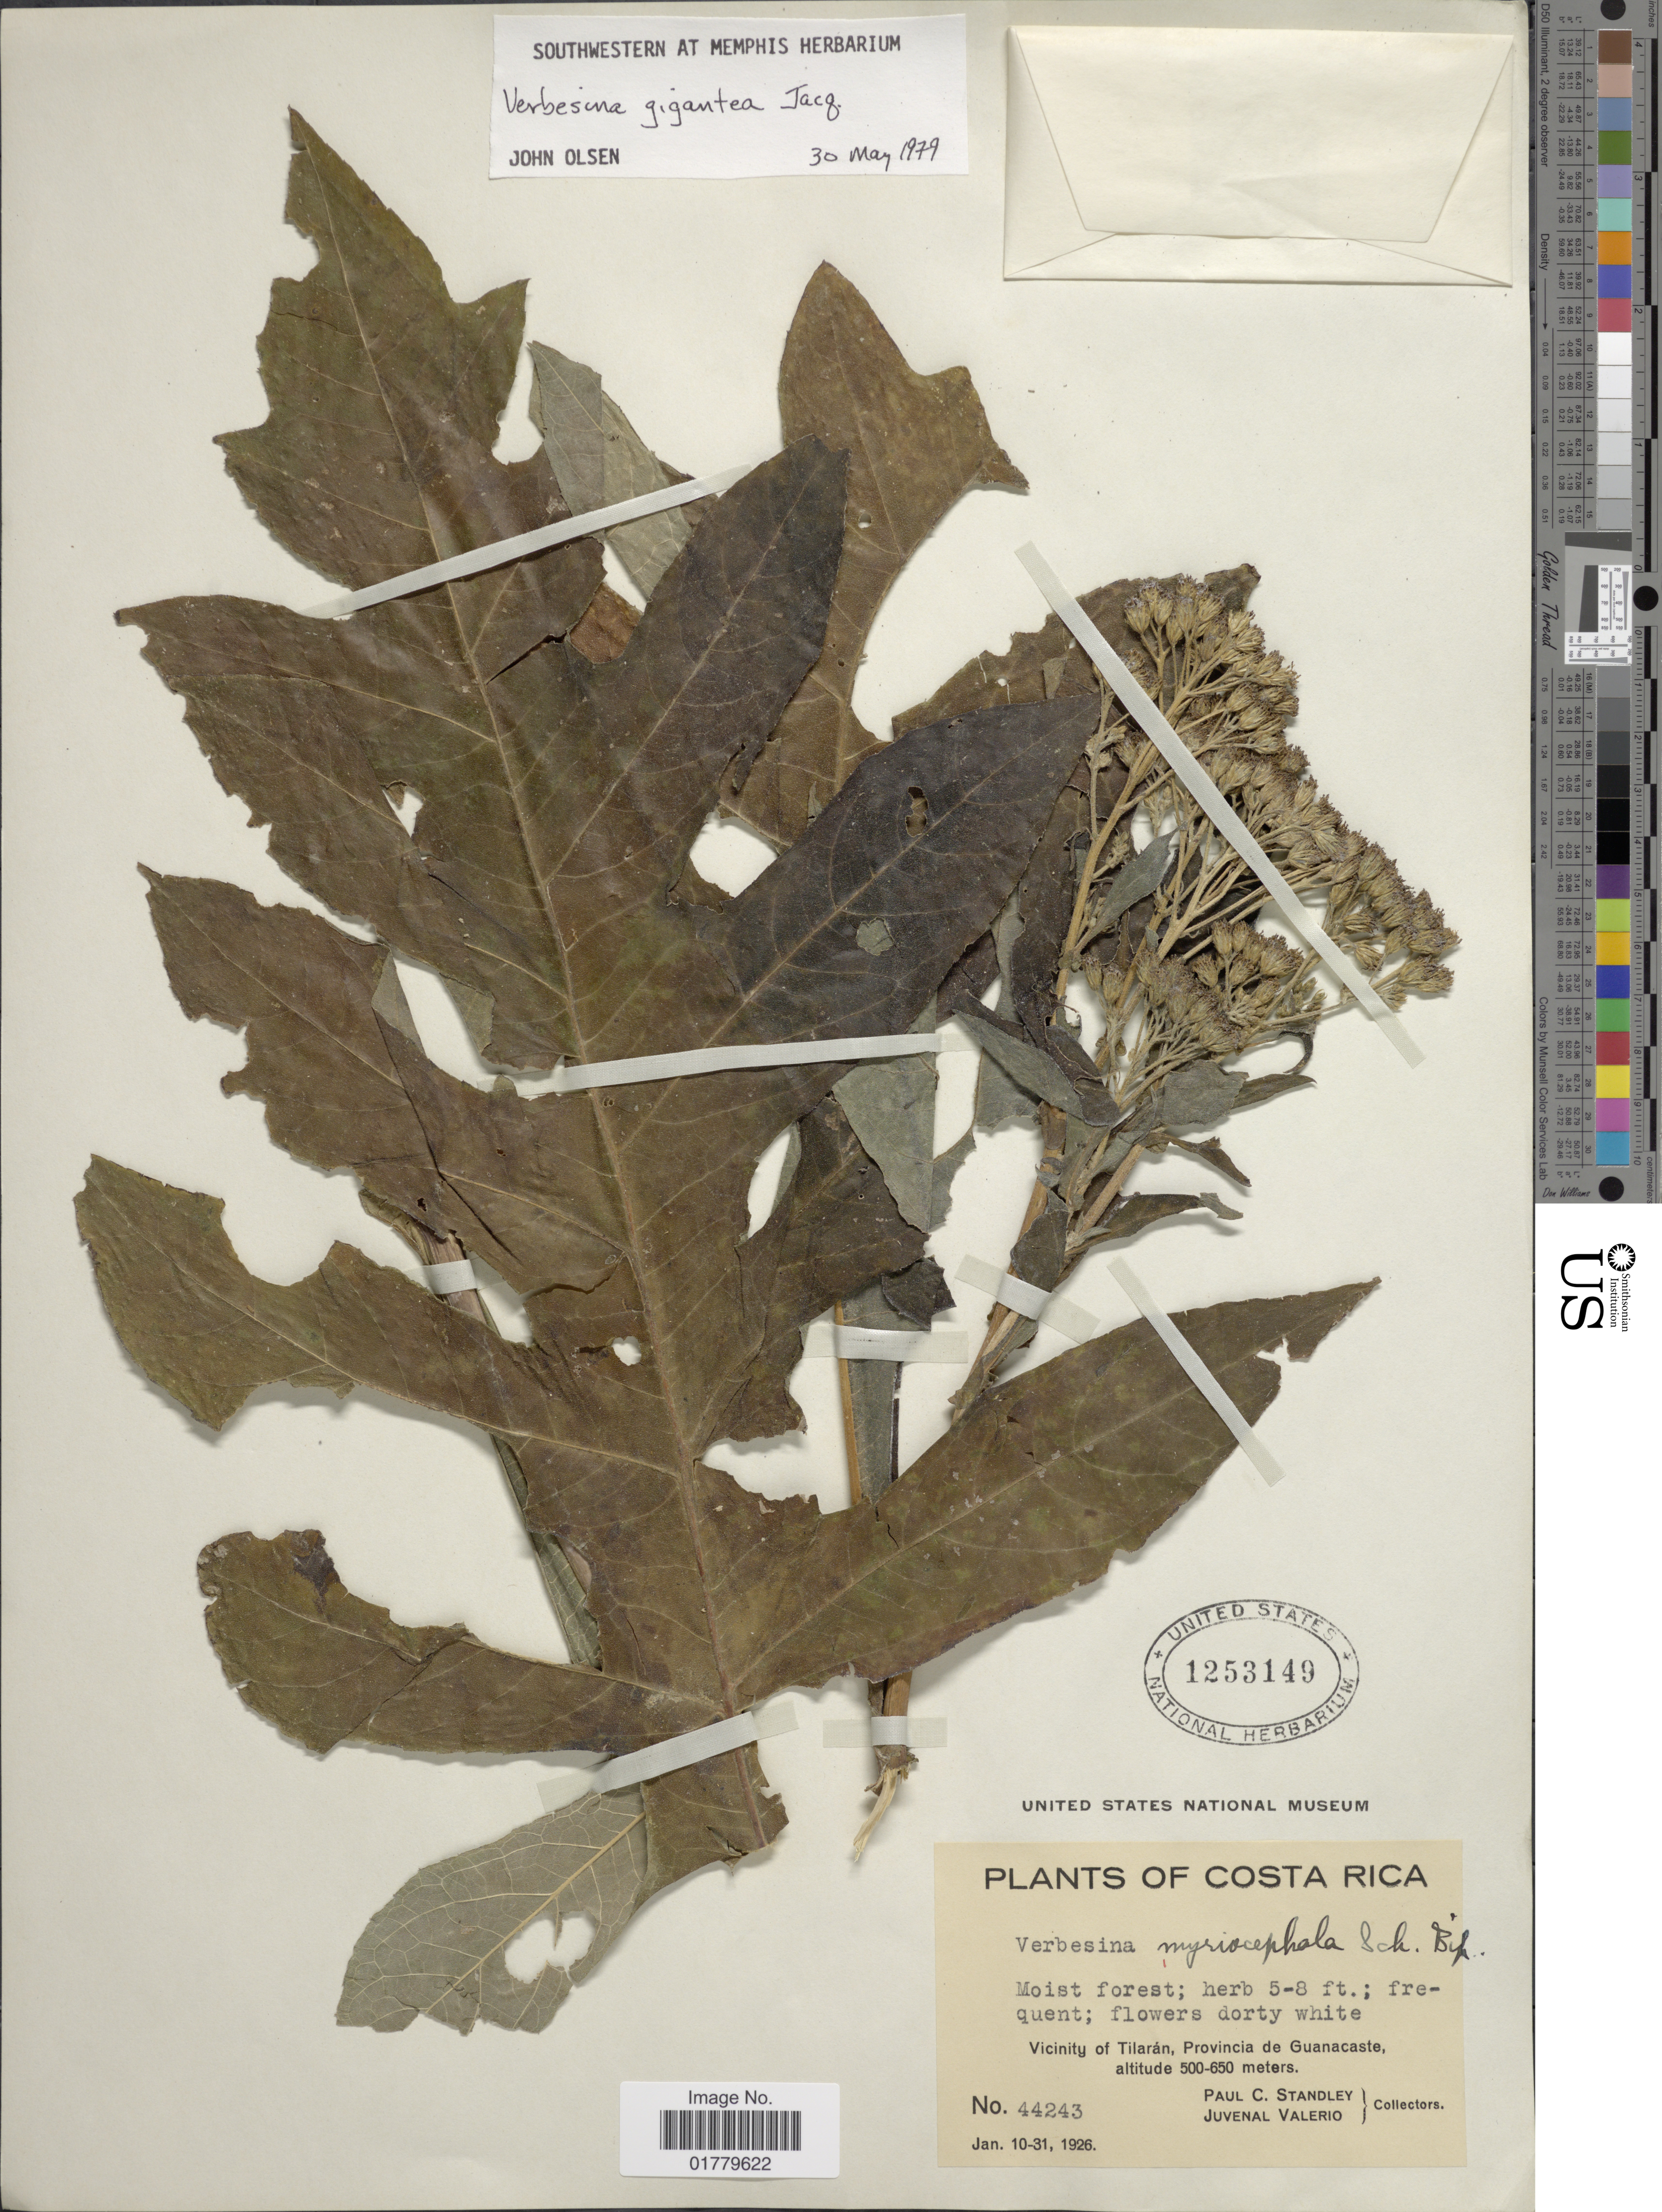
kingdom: Plantae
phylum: Tracheophyta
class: Magnoliopsida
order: Asterales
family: Asteraceae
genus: Verbesina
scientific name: Verbesina gigantea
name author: Jacq.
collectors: P. C. Standley & J. Valerio R.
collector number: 44243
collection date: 1926-01-10/1926-01-31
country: Costa Rica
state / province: Guanacaste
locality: Vicinity of Tilarán, Provincia de Guanacaste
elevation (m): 500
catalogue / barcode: US 1253149